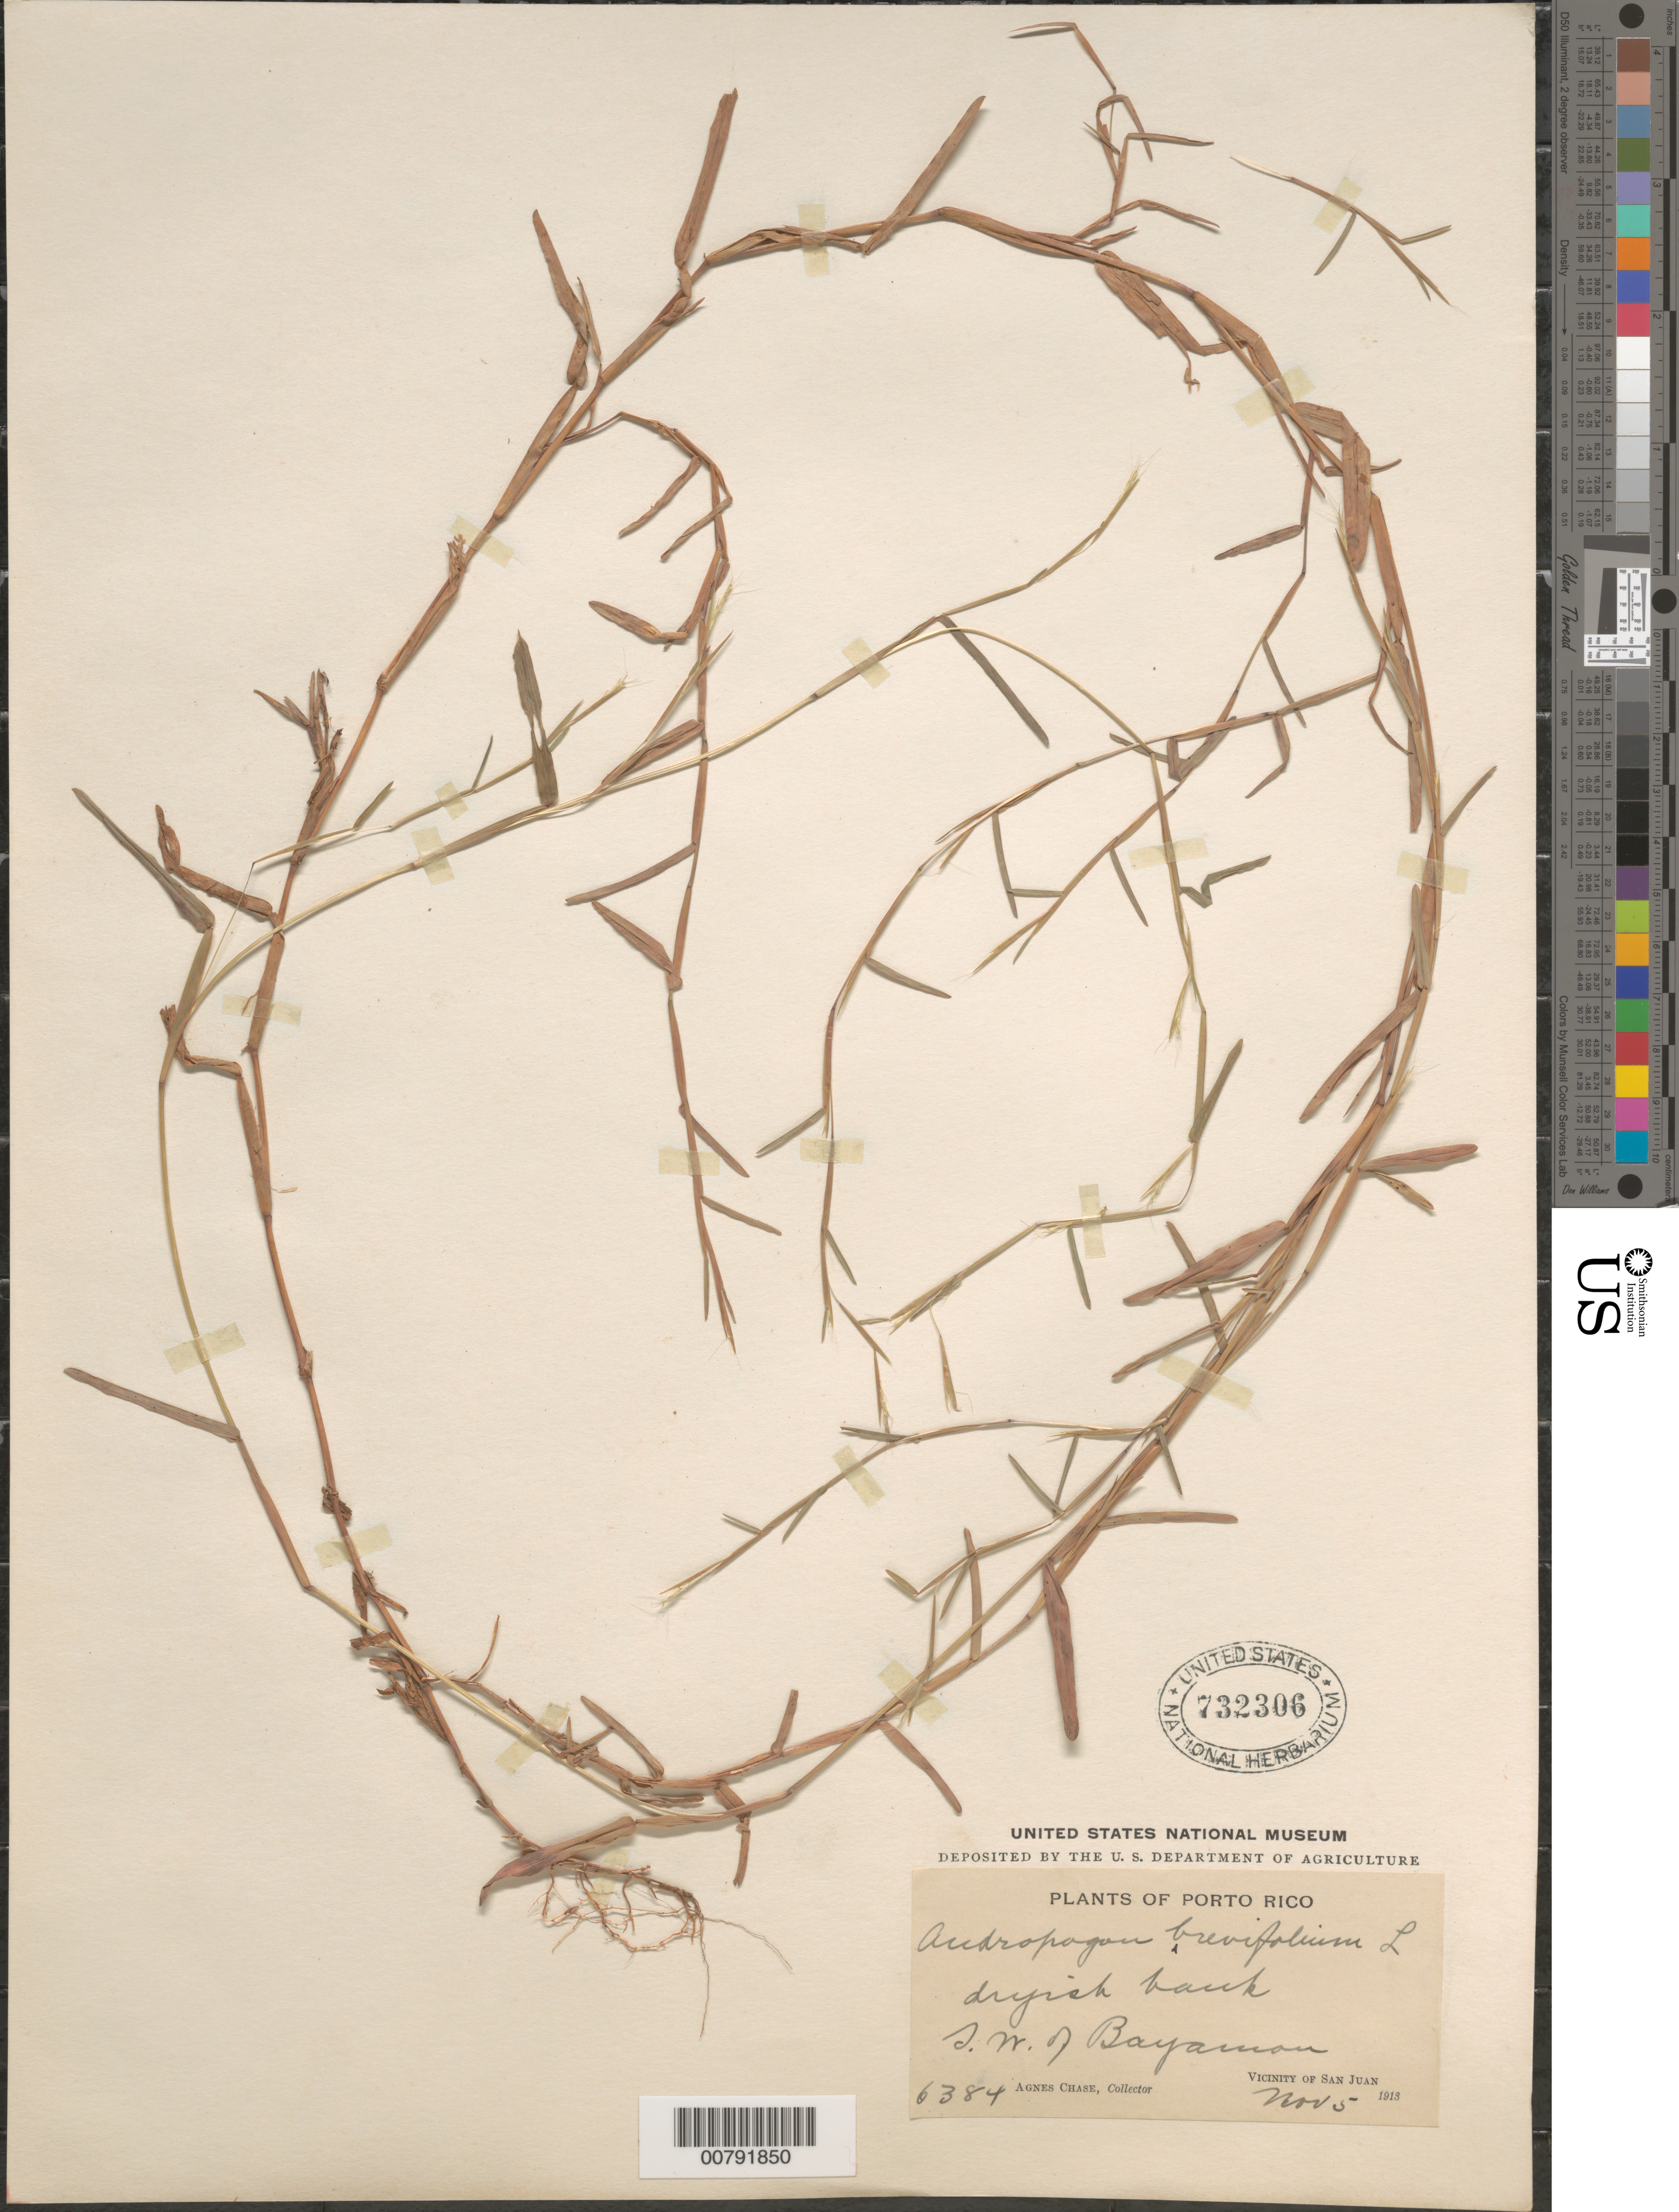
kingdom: Plantae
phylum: Tracheophyta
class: Liliopsida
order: Poales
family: Poaceae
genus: Schizachyrium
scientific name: Schizachyrium brevifolium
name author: (Sw.) Nees ex Büse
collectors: A. Chase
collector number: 6384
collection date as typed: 05 Nov 1913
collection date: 1913-11-05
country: Puerto Rico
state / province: Bayamón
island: Puerto Rico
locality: San Juan vicinity, SW of Bayamon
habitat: Dryish bank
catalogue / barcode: US 732306